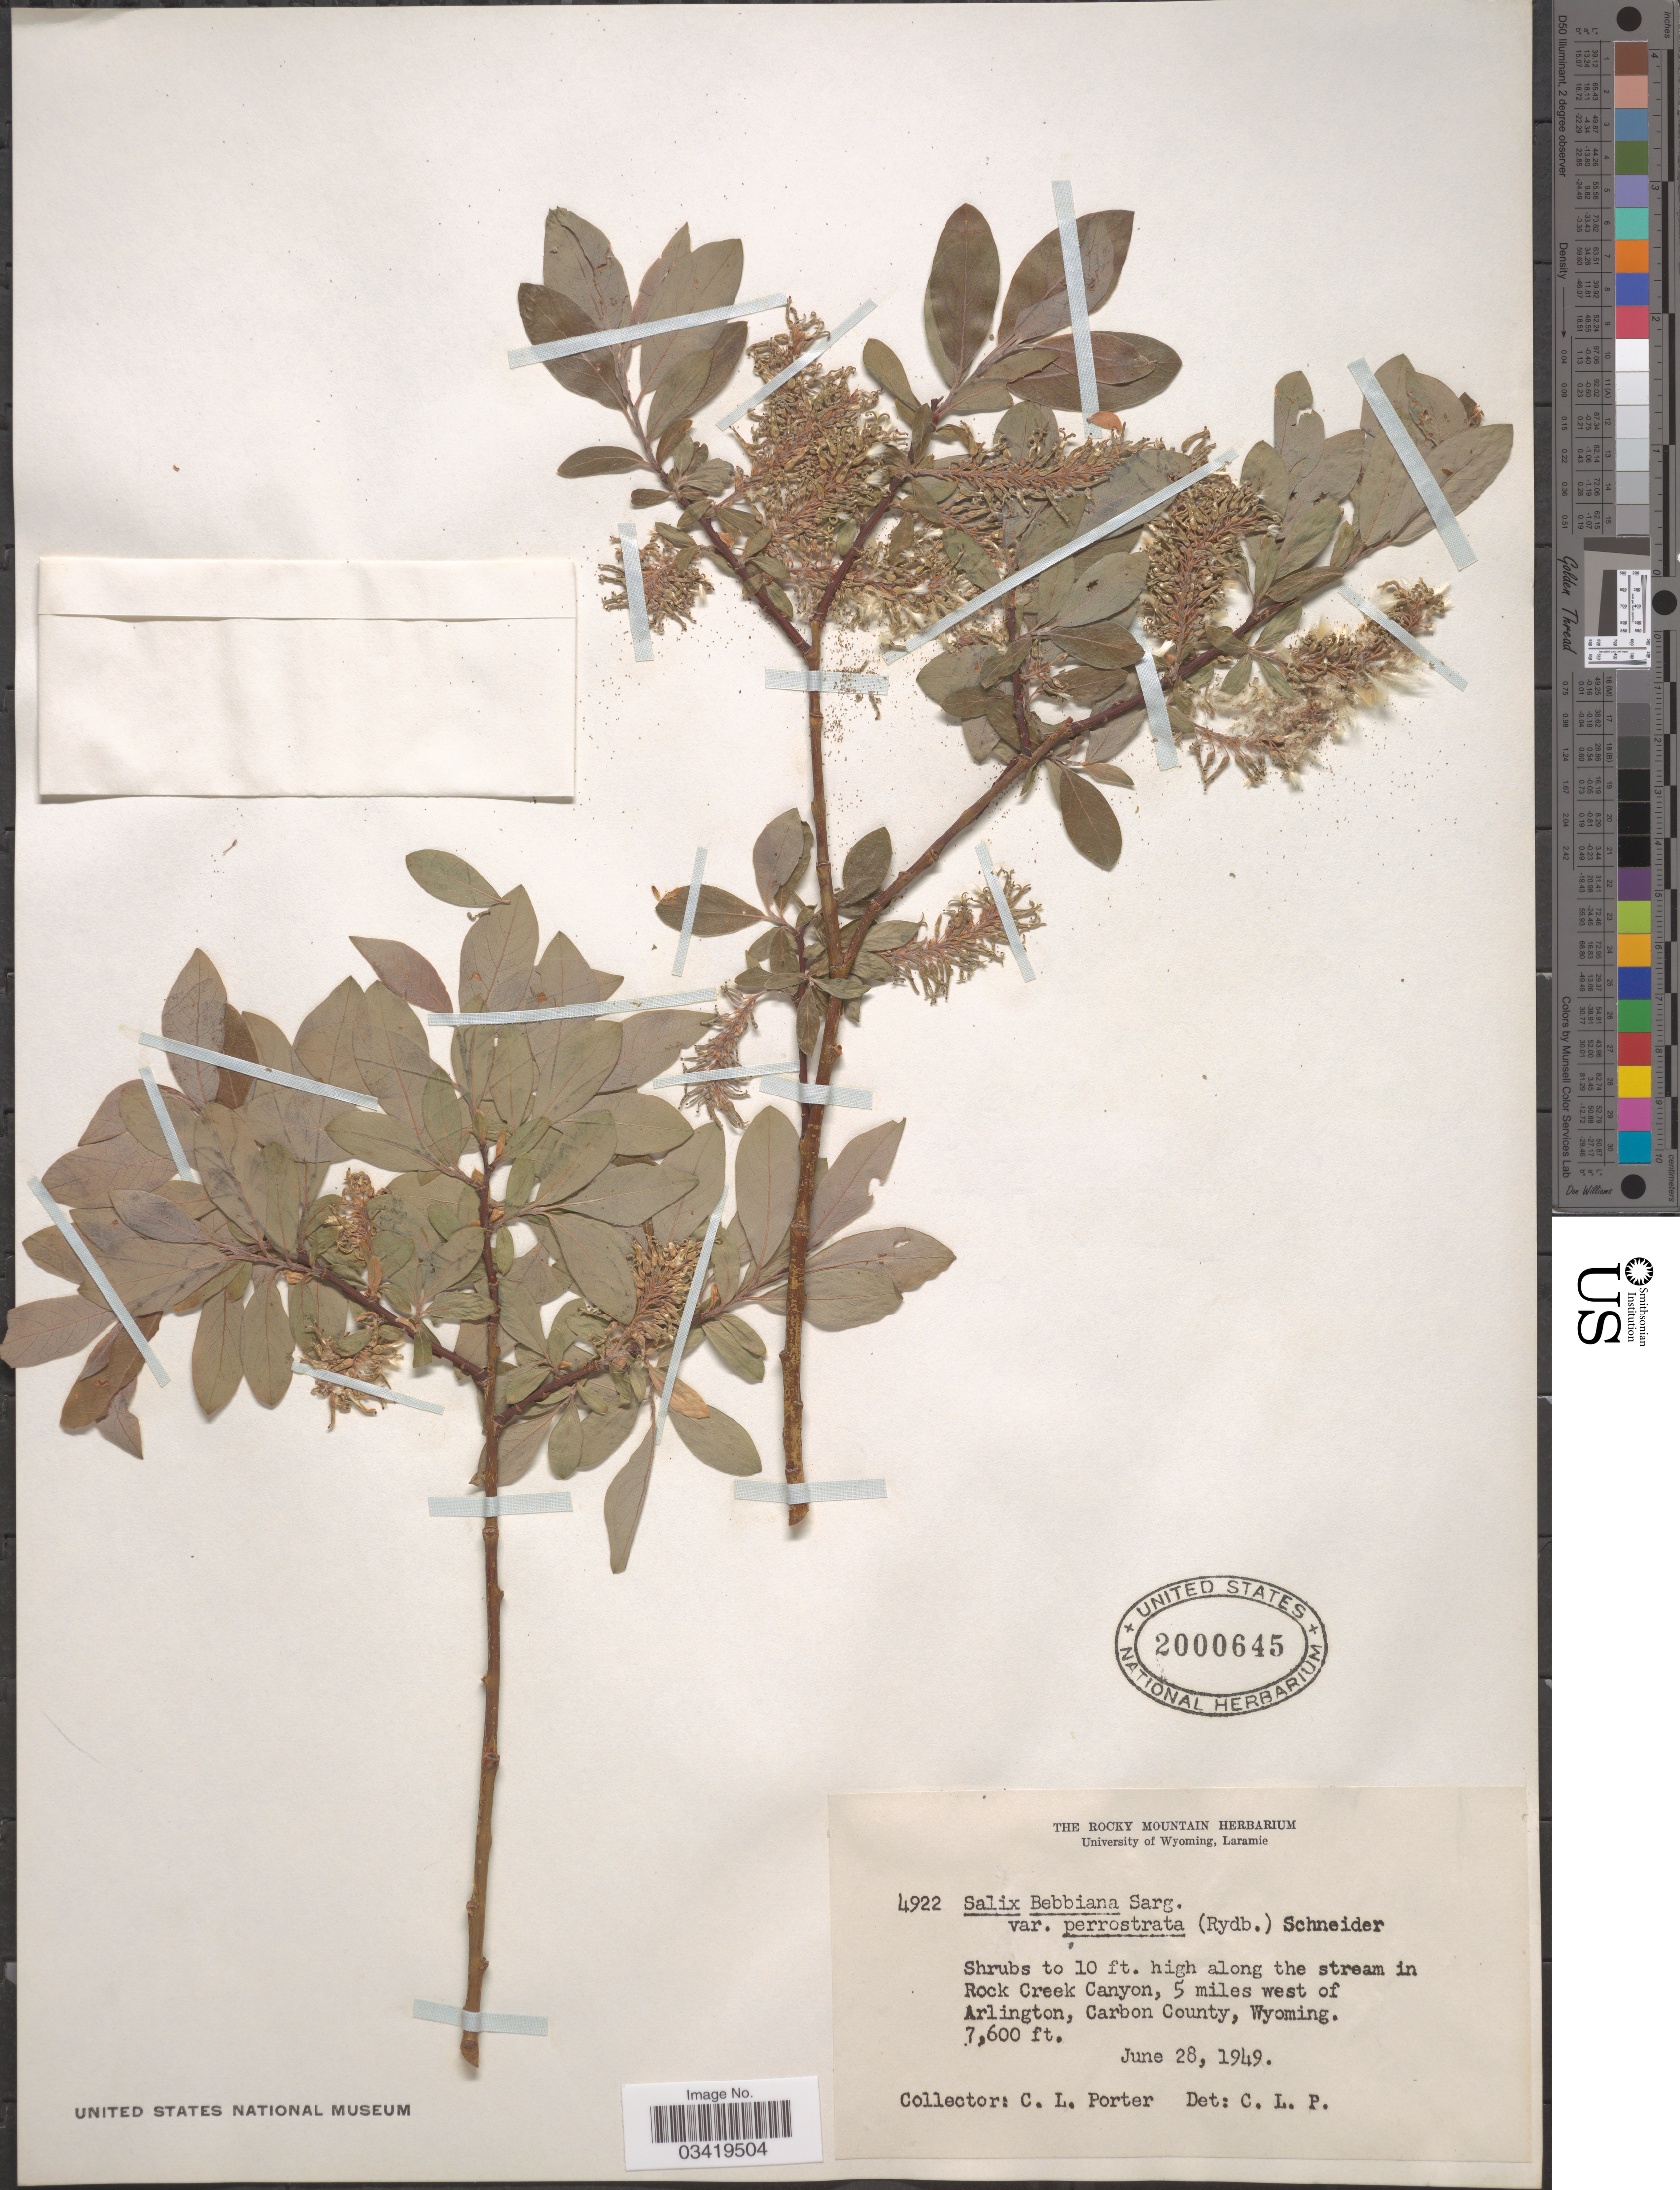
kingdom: Plantae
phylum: Tracheophyta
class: Magnoliopsida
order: Malpighiales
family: Salicaceae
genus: Salix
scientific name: Salix bebbiana var. perrostrata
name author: Sarg.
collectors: C. L. Porter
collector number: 4922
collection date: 1949-06-28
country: United States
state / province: Wyoming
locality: In Rock Creek Canyon, 5 miles west of Arlington, Carbon County.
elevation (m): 2316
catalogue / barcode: US 2000645